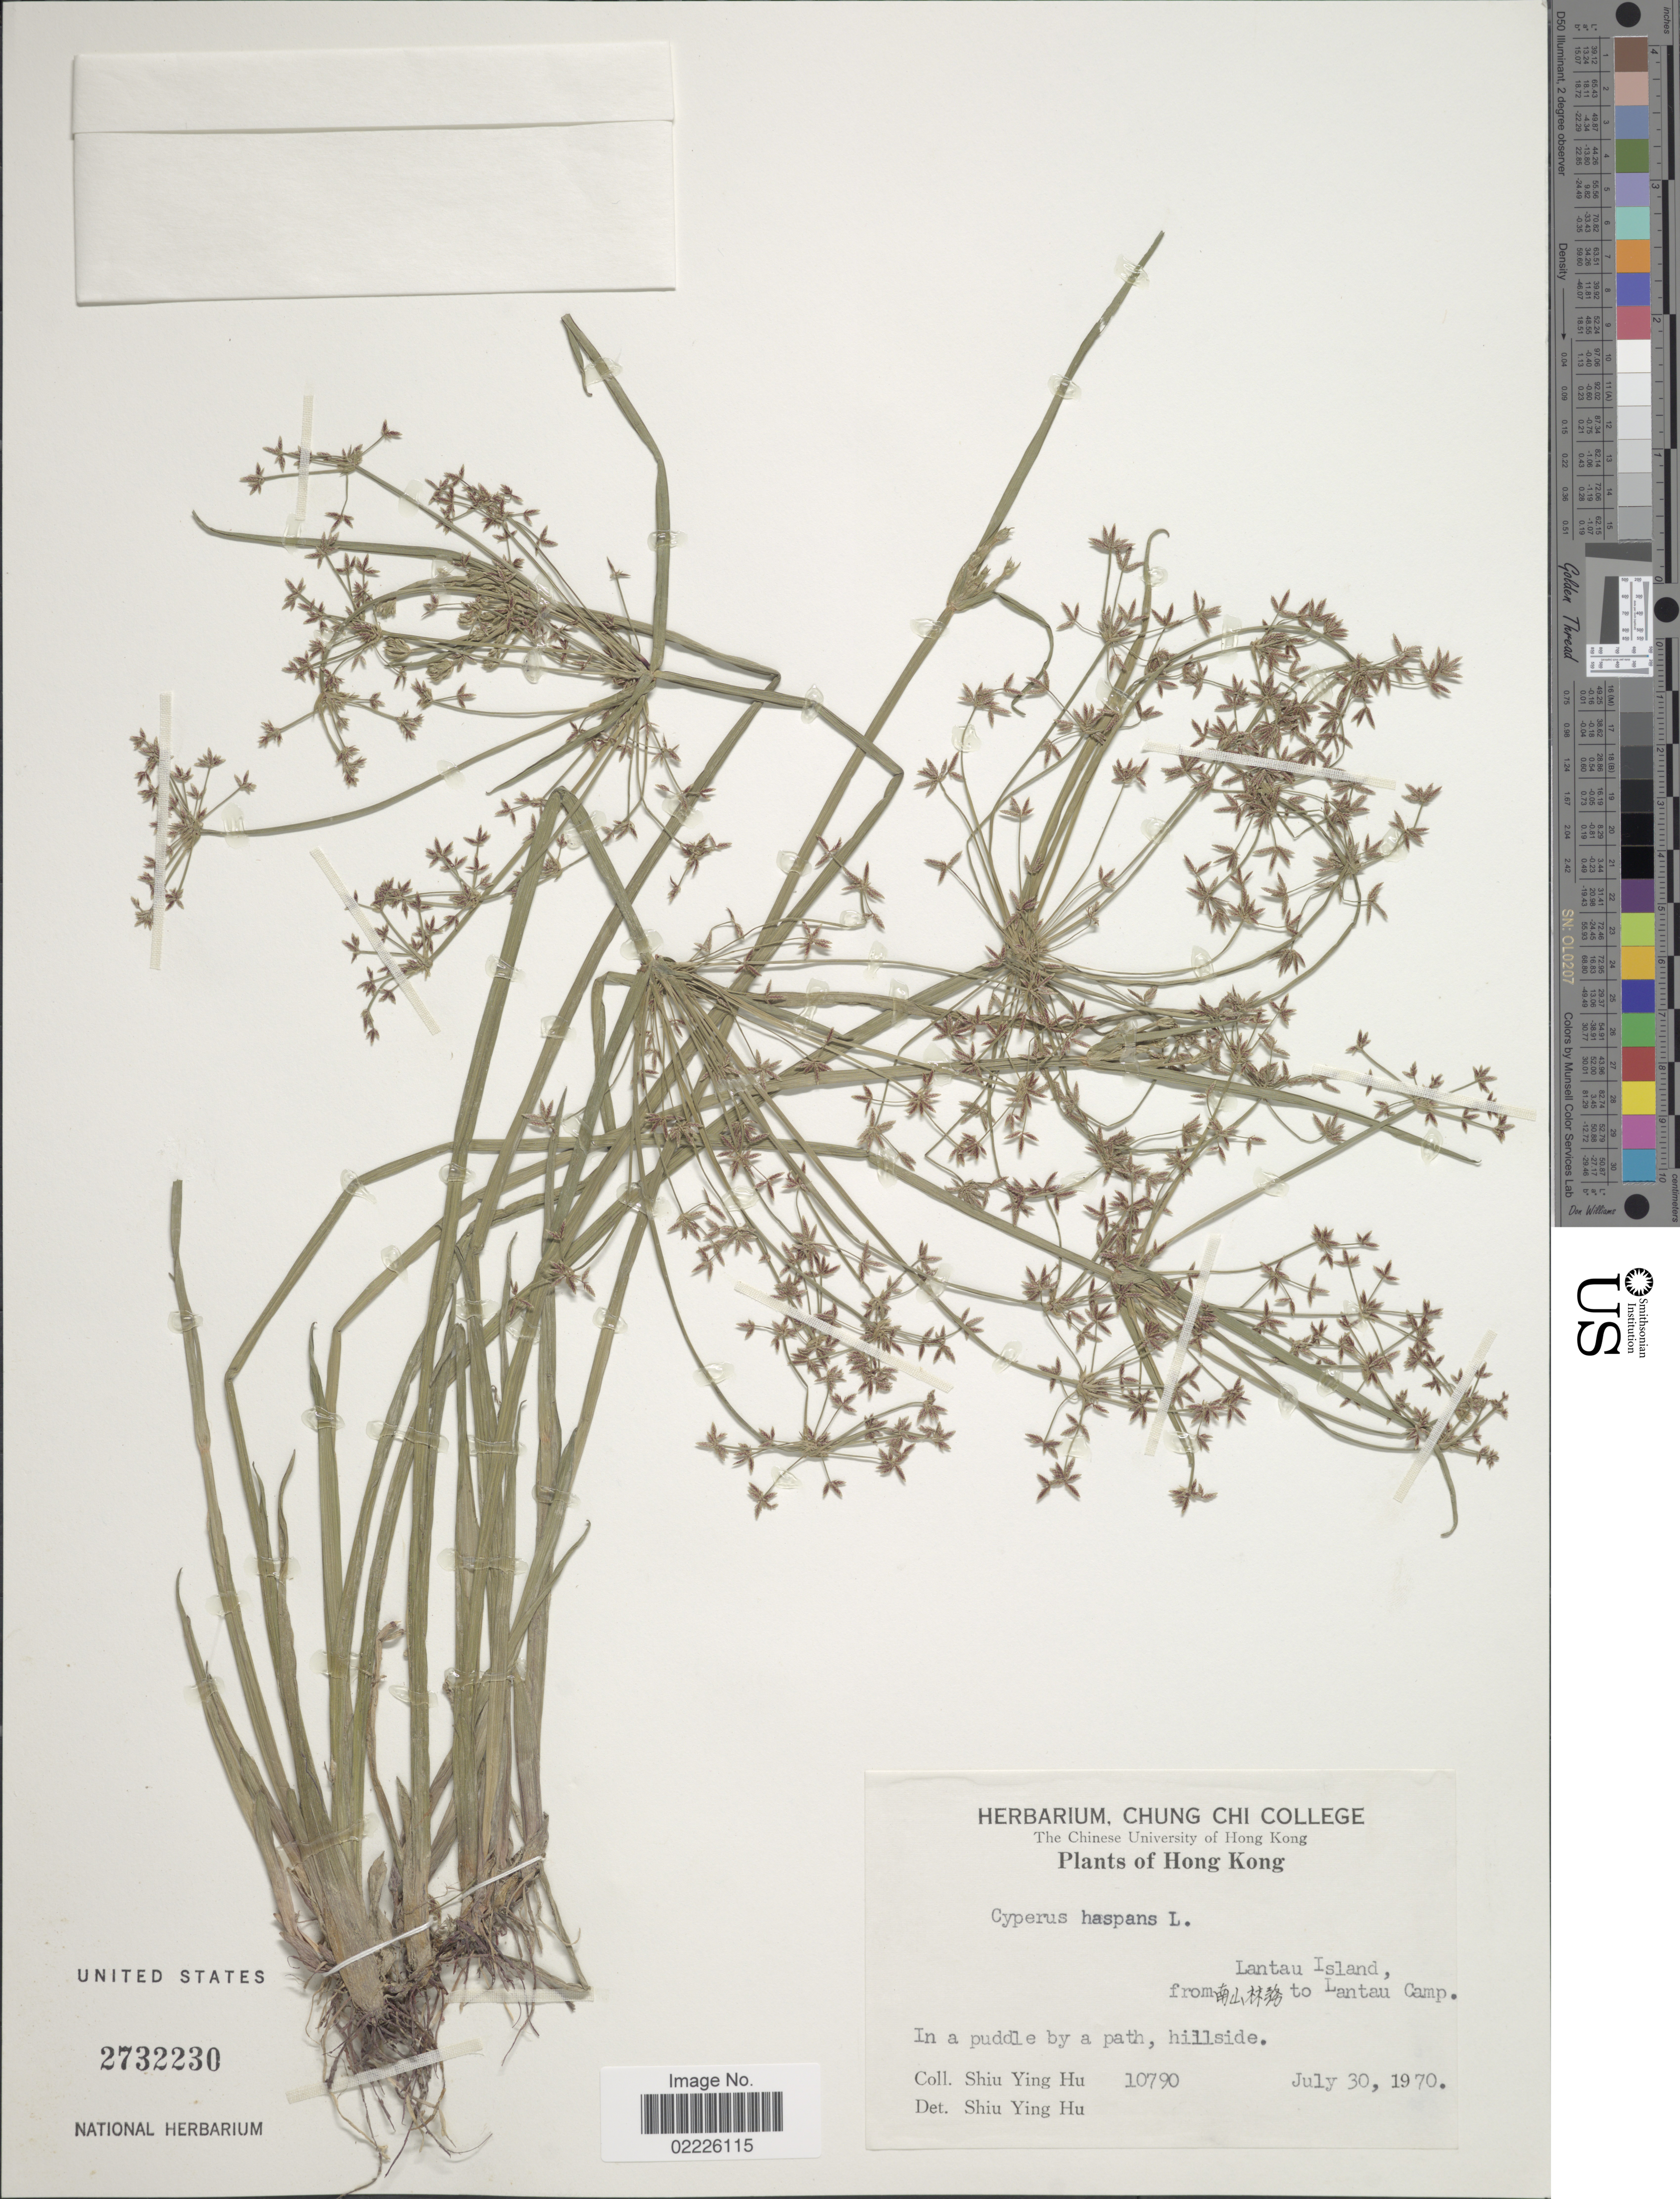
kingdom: Plantae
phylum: Tracheophyta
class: Liliopsida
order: Poales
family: Cyperaceae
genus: Cyperus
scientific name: Cyperus haspan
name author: L.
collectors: S. Y. Hu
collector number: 10790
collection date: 1970-07-30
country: China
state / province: Hong Kong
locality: Lantau Island, from to Lantau Camp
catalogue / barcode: US 2732230